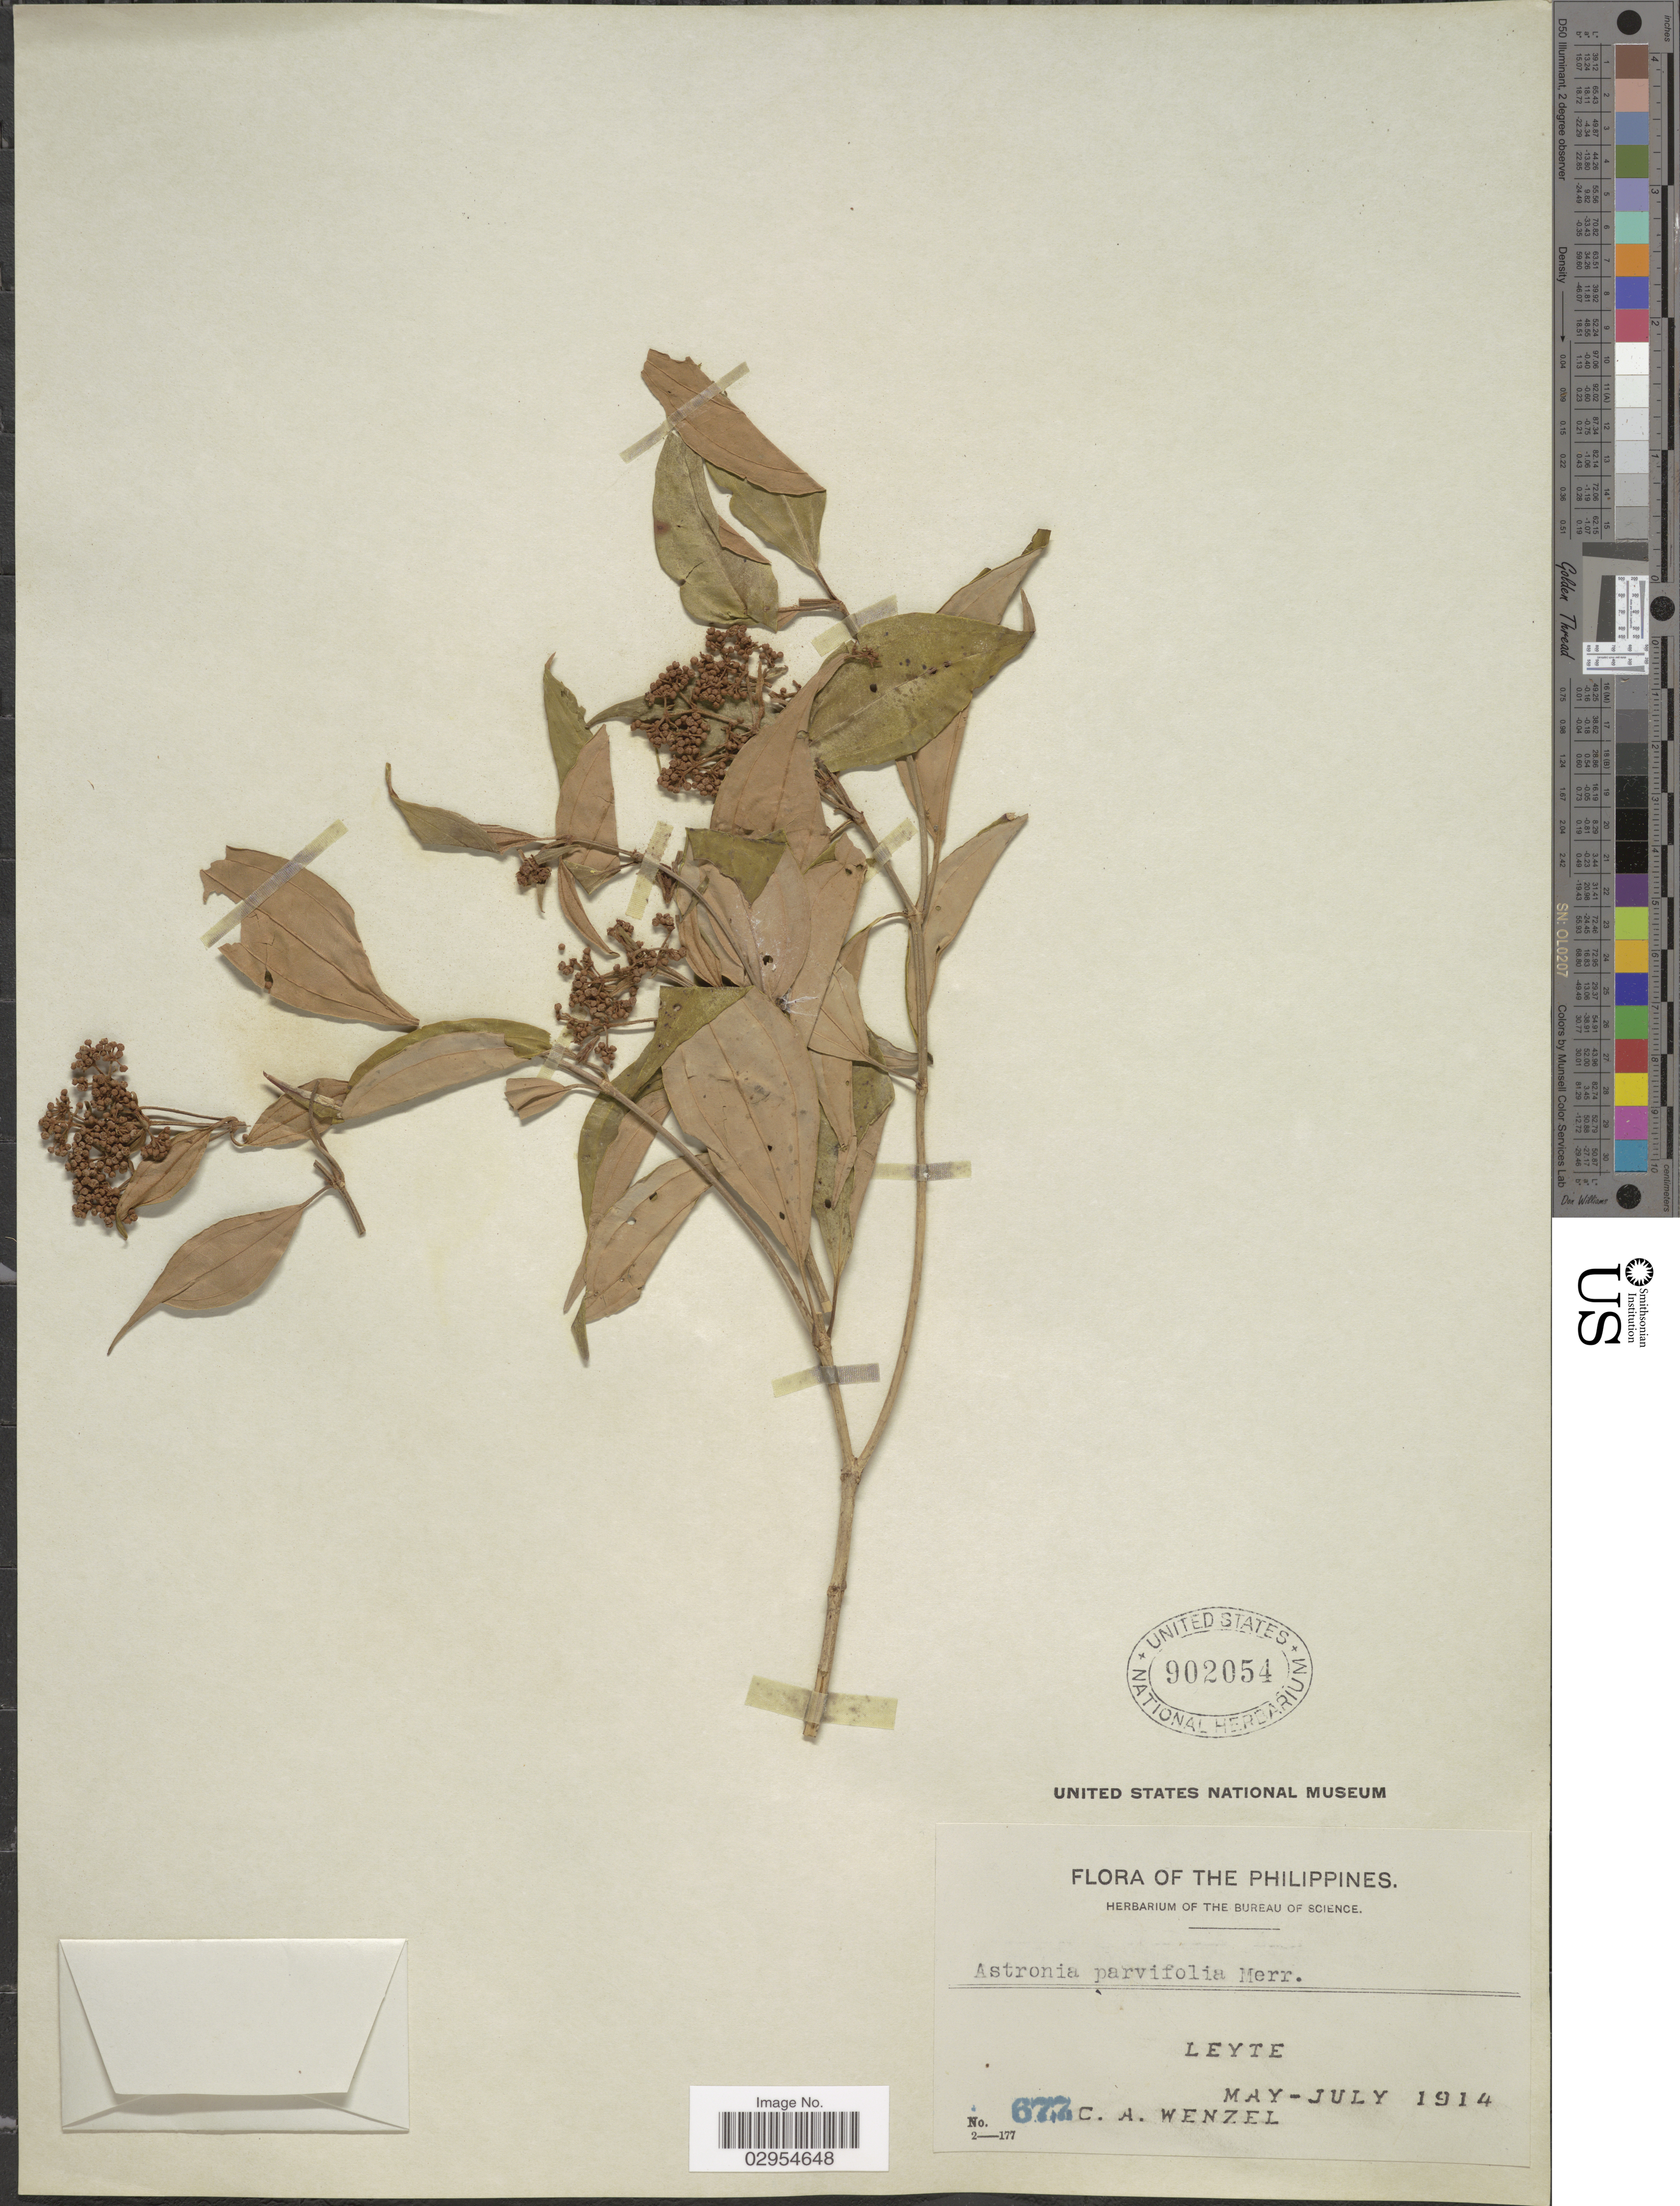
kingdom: Plantae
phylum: Tracheophyta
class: Magnoliopsida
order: Myrtales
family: Melastomataceae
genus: Astronia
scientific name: Astronia parvifolia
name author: Merr.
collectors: C. Wenzel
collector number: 677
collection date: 1914-05/1914-07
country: Philippines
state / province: Eastern Visayas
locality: Leyte.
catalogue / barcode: US 902054